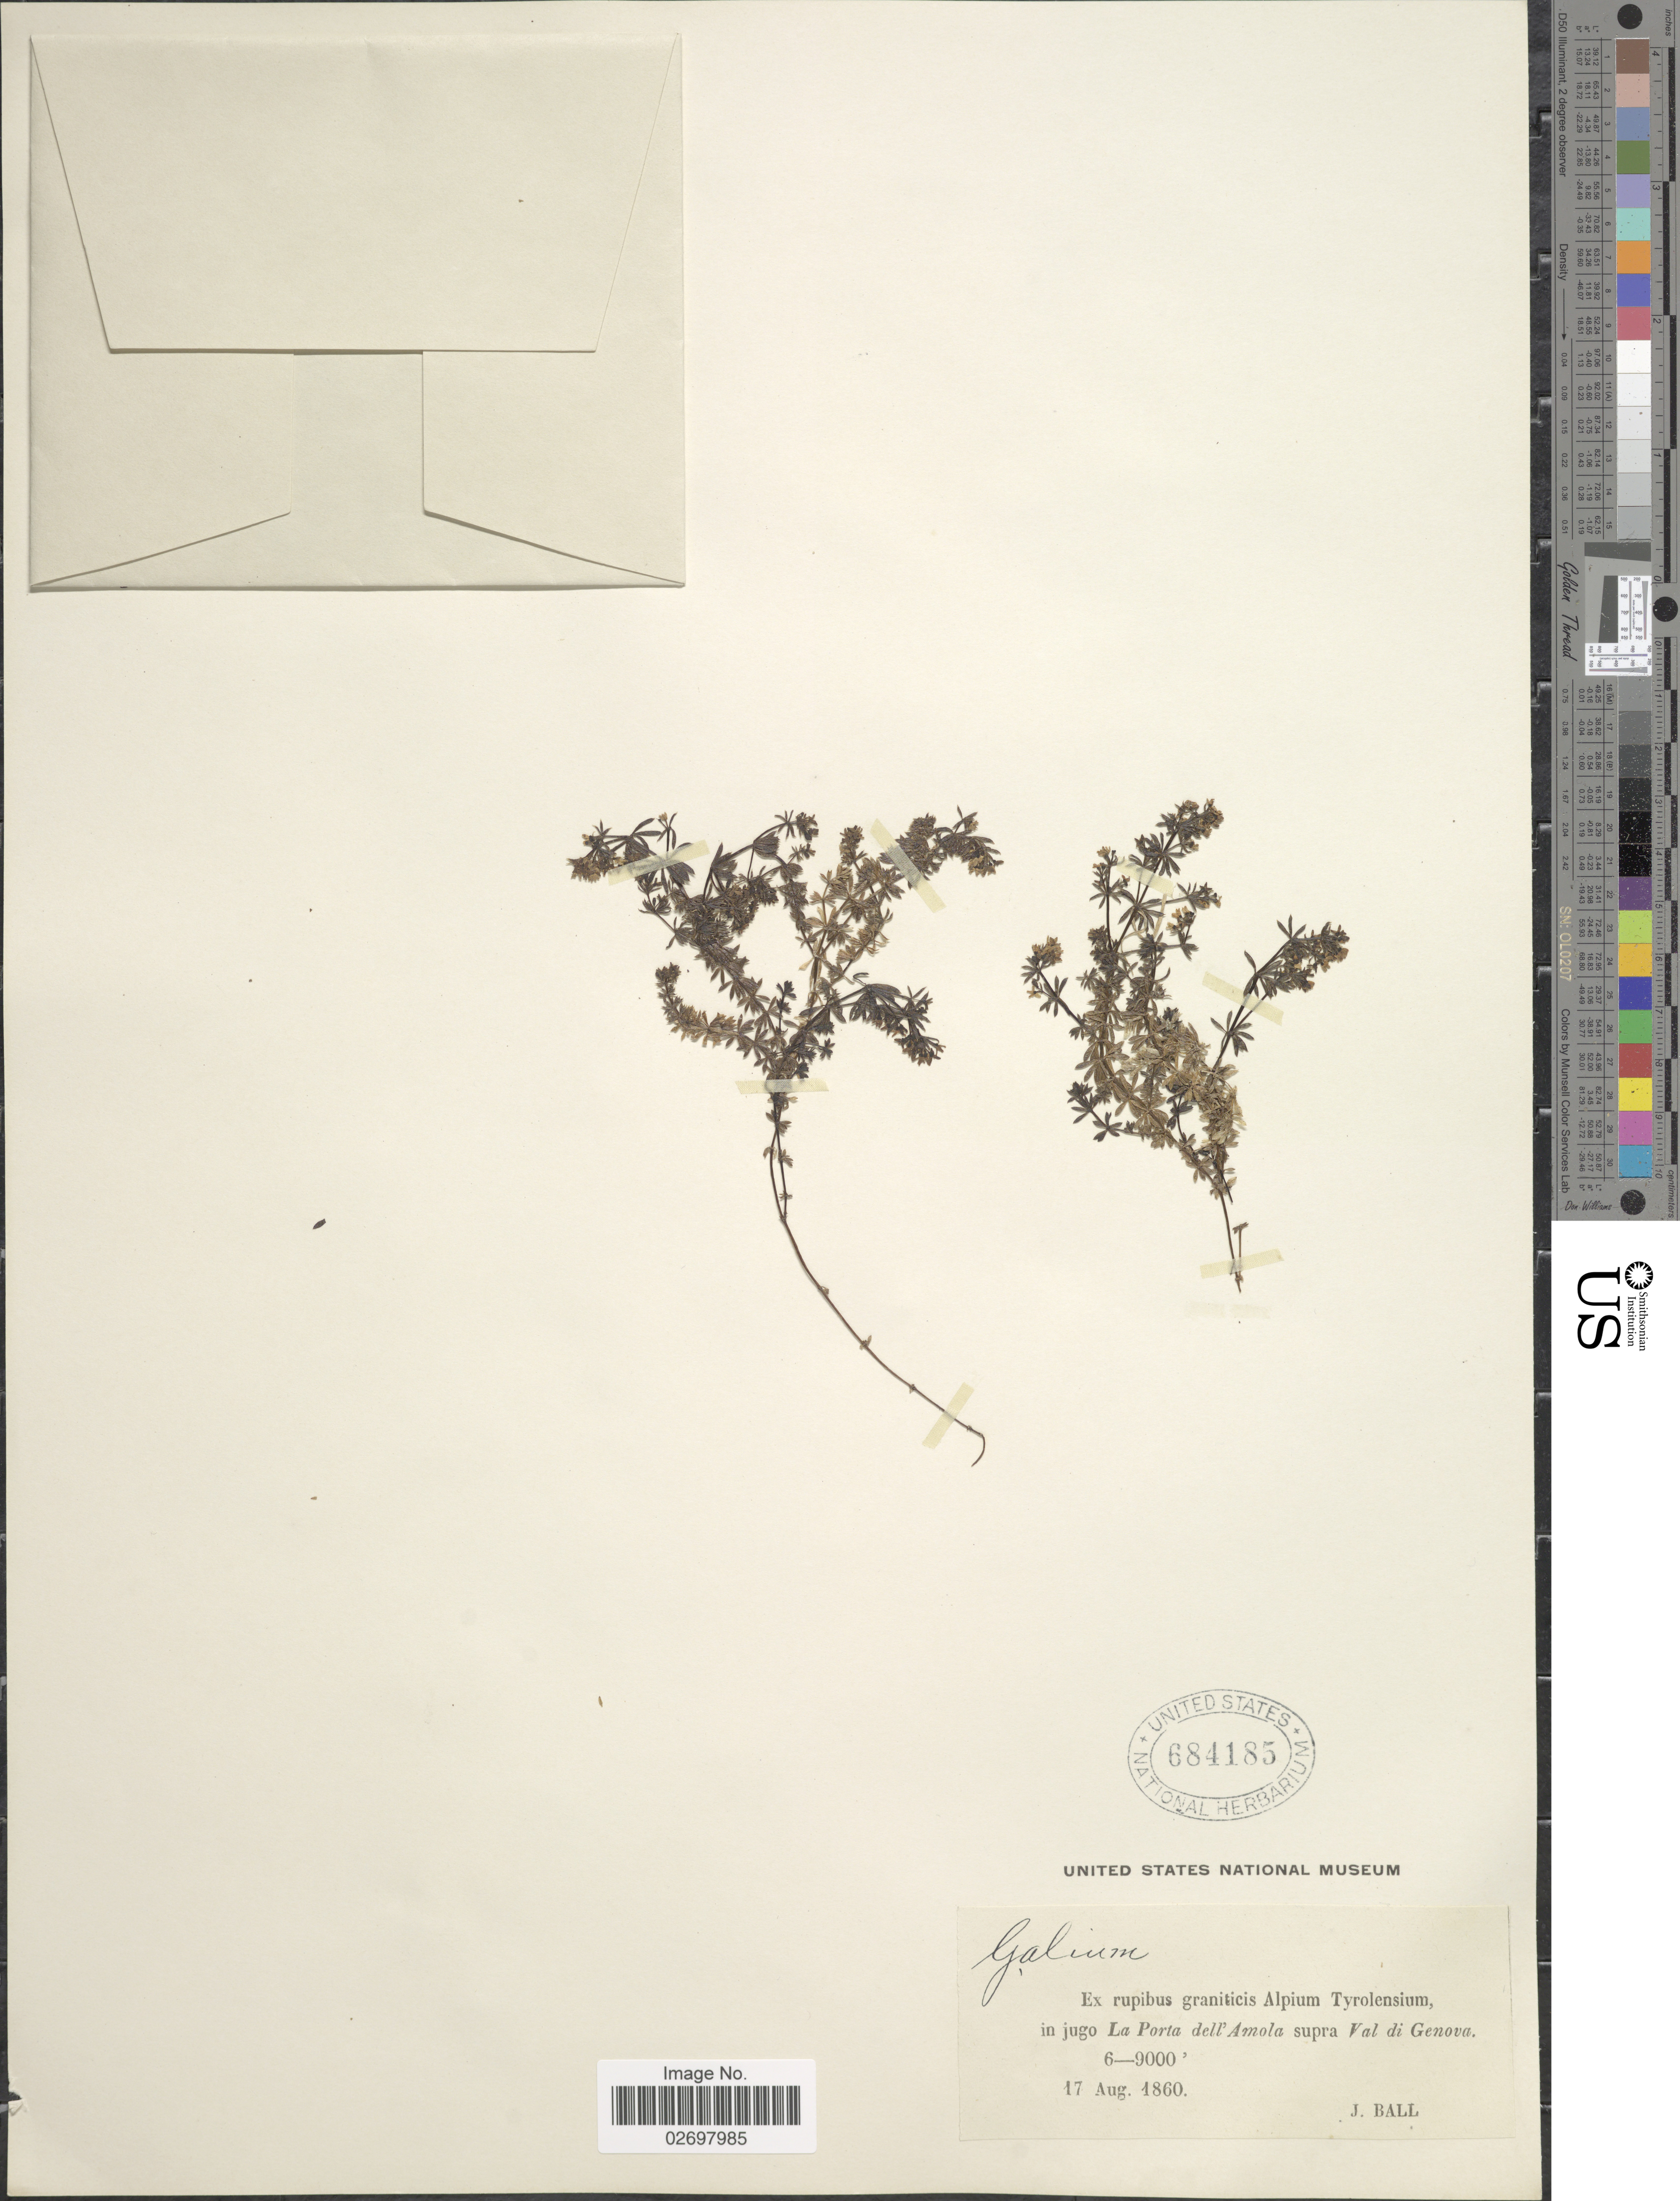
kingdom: Plantae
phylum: Tracheophyta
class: Magnoliopsida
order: Gentianales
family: Rubiaceae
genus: Galium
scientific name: Galium sp.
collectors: J. Ball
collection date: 1860-08-17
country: Italy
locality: Ex rupibus graniticis Alpium Tyrolensium, in jugo dell' Amola supra Val di Genova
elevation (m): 1829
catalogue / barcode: US 684185